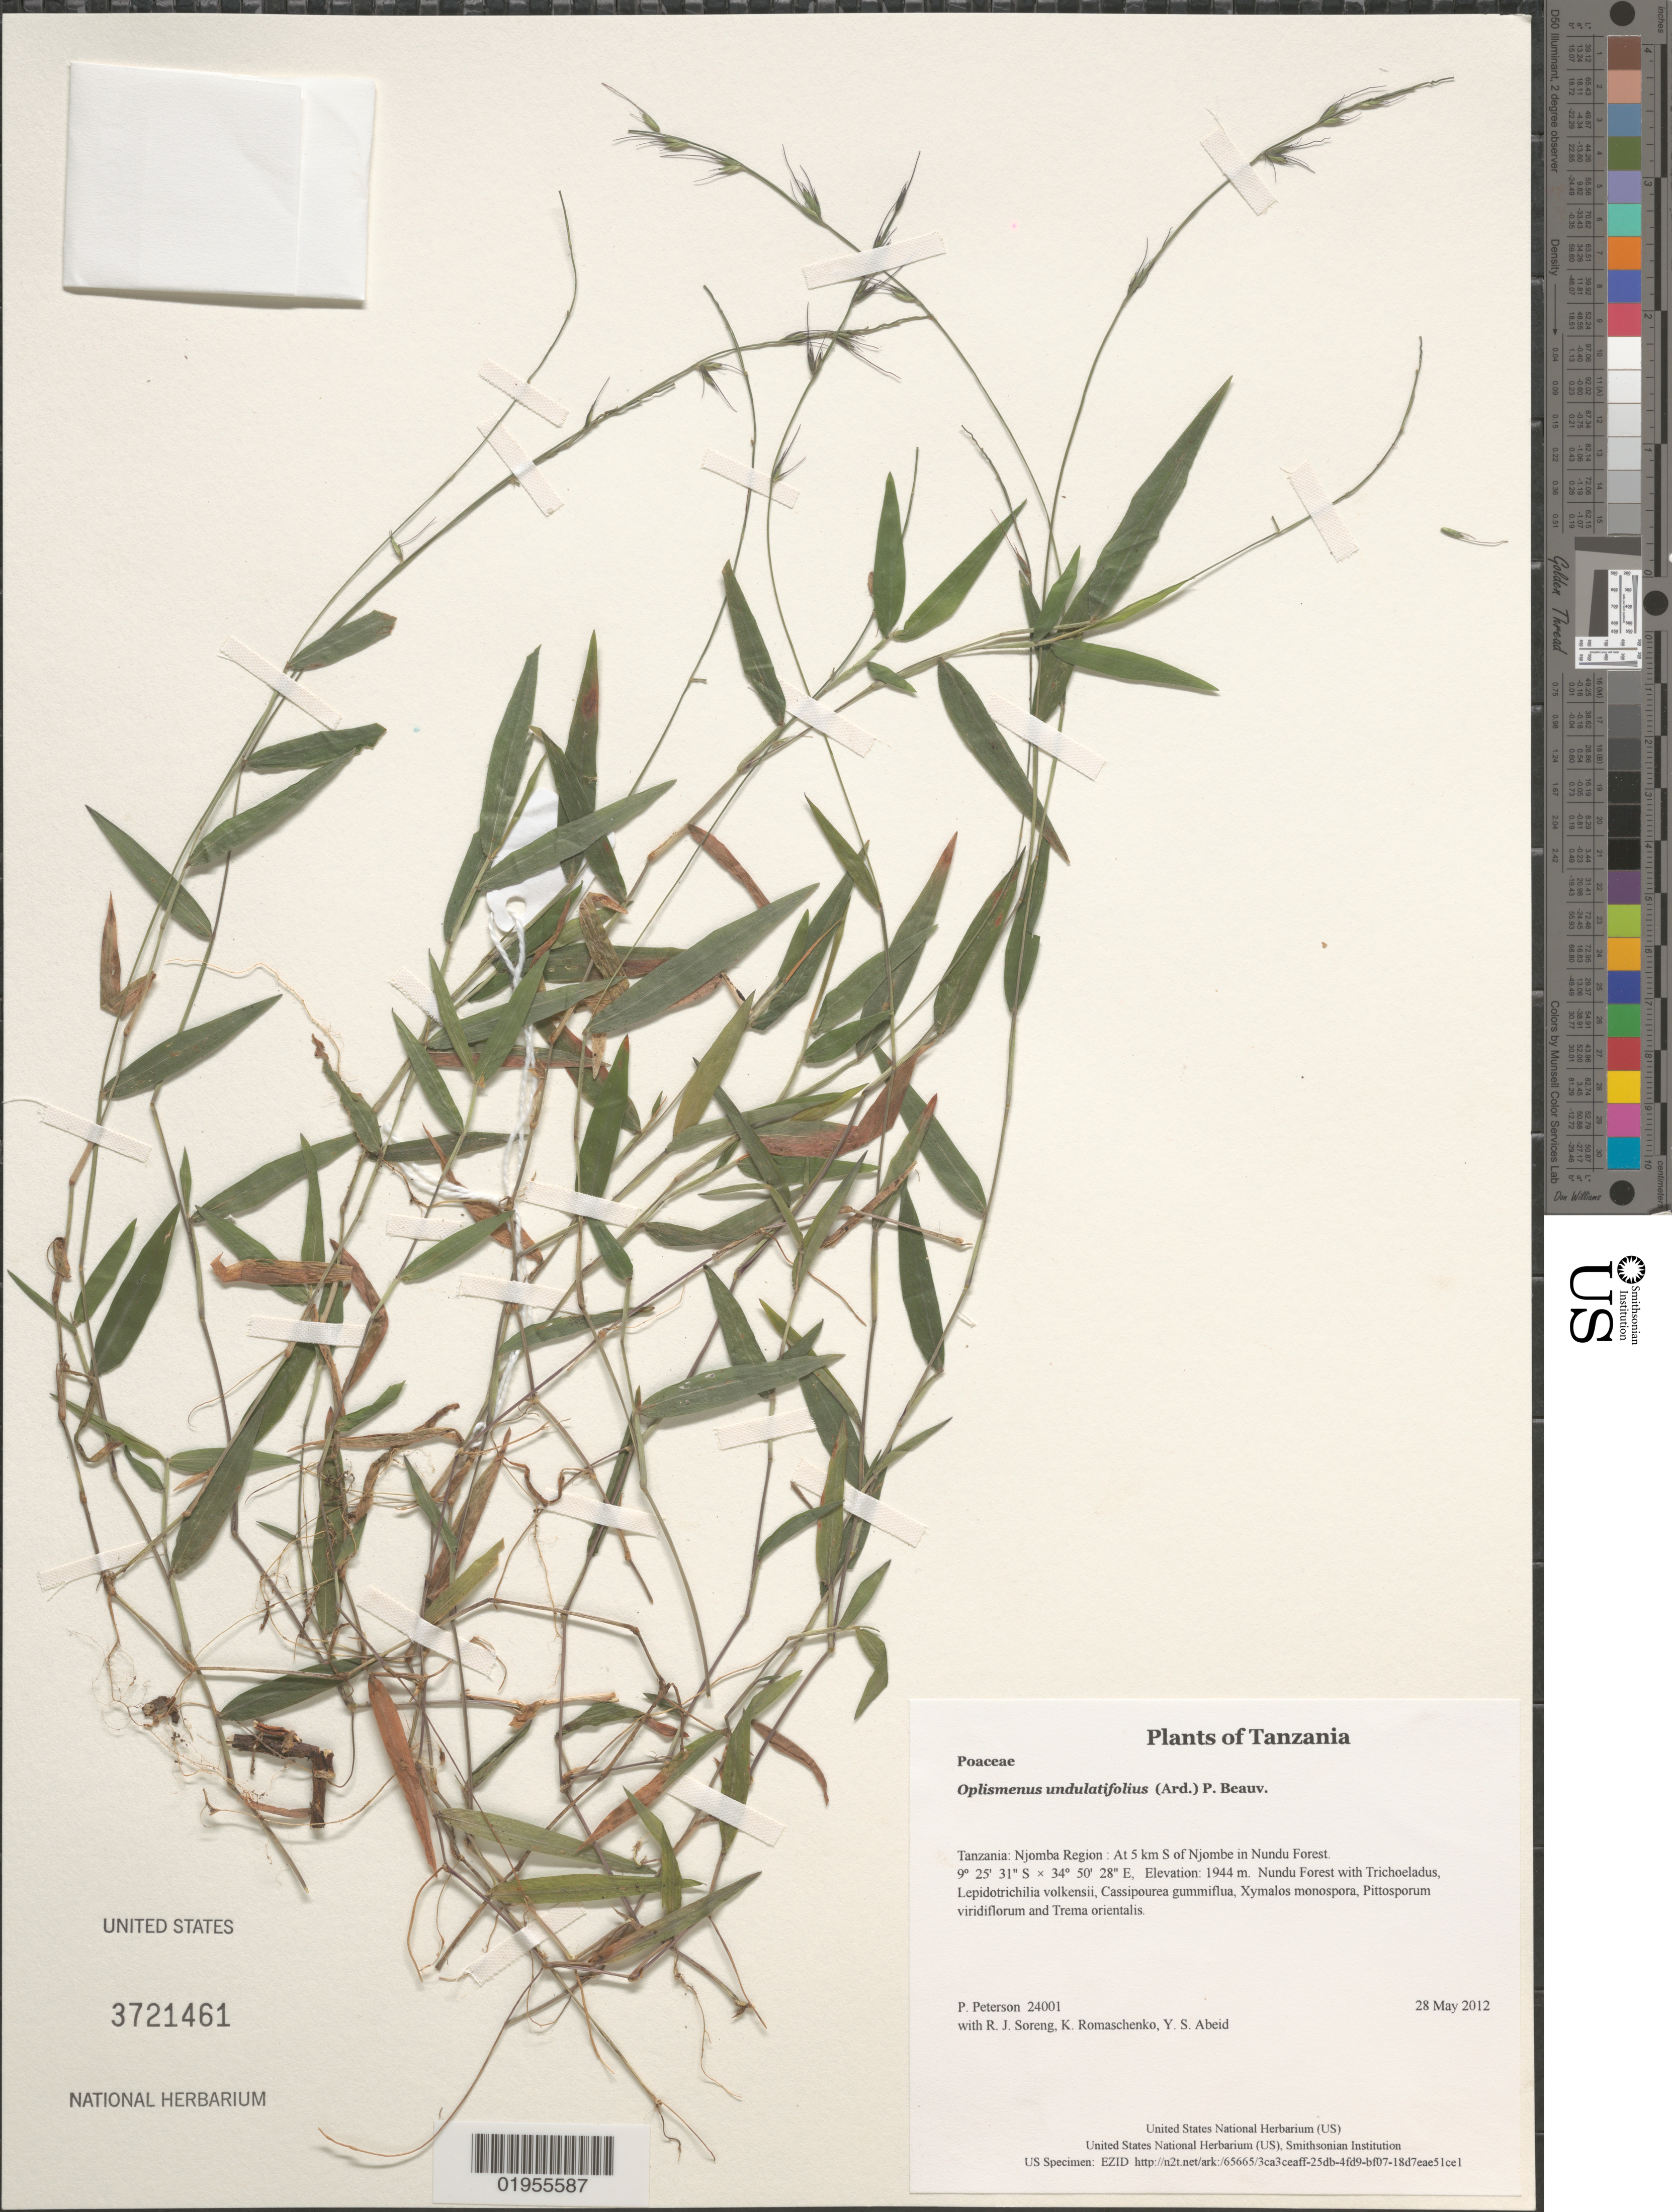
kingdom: Plantae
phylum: Tracheophyta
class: Liliopsida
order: Poales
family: Poaceae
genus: Oplismenus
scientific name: Oplismenus undulatifolius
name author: (Ard.) P. Beauv.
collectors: P. M. Peterson, R. J. Soreng, K. Romaschenko & Y. Abeid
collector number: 24001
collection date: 2012-05-28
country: Tanzania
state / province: Njombe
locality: At 5 km S of Njombe in Nundu Forest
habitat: Nundu Forest with Trichoeladus, Lepidotrichilia volkensii, Cassipourea gummiflua, Xymalos monospora, Pittosporum viridiflorum and Trema orientalis.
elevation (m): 1944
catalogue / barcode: US 3721461